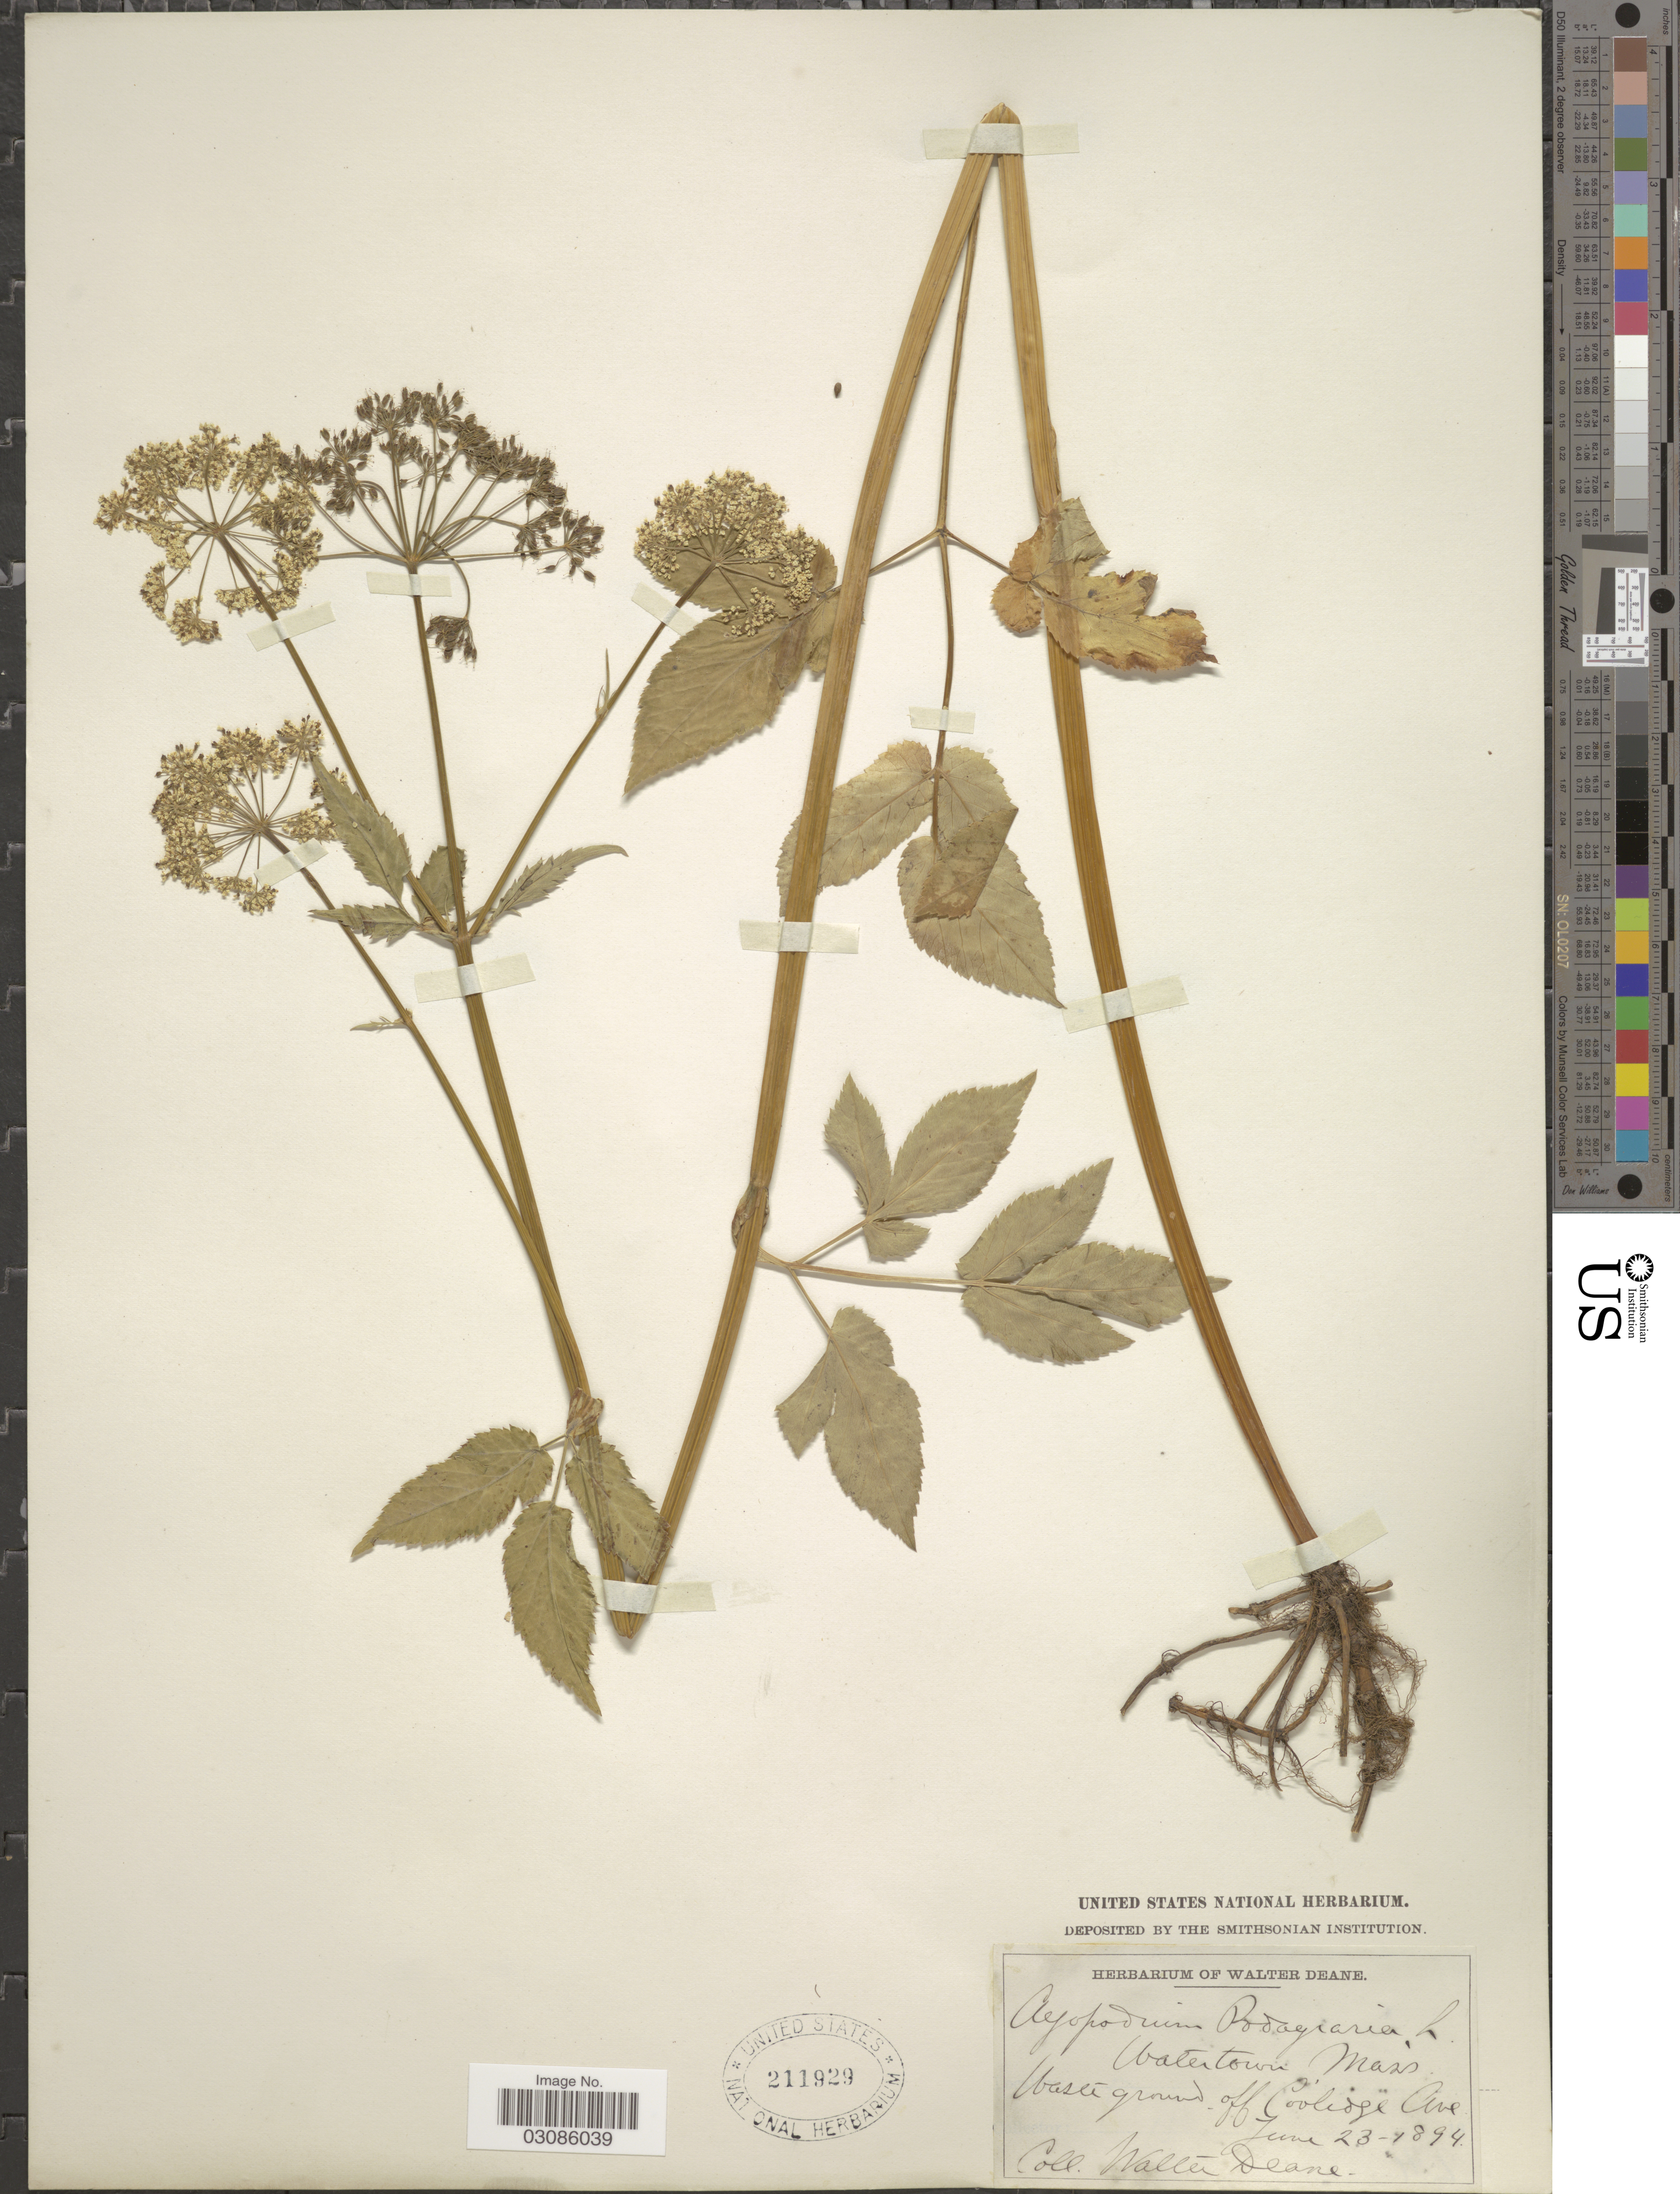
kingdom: Plantae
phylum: Tracheophyta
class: Magnoliopsida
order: Apiales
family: Apiaceae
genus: Aegopodium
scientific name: Aegopodium podagraria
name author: L.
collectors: W. Deane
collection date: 1894-06-23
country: United States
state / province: Massachusetts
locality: Watertown, Waste ground off Coolidge Ave.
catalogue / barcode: US 211929